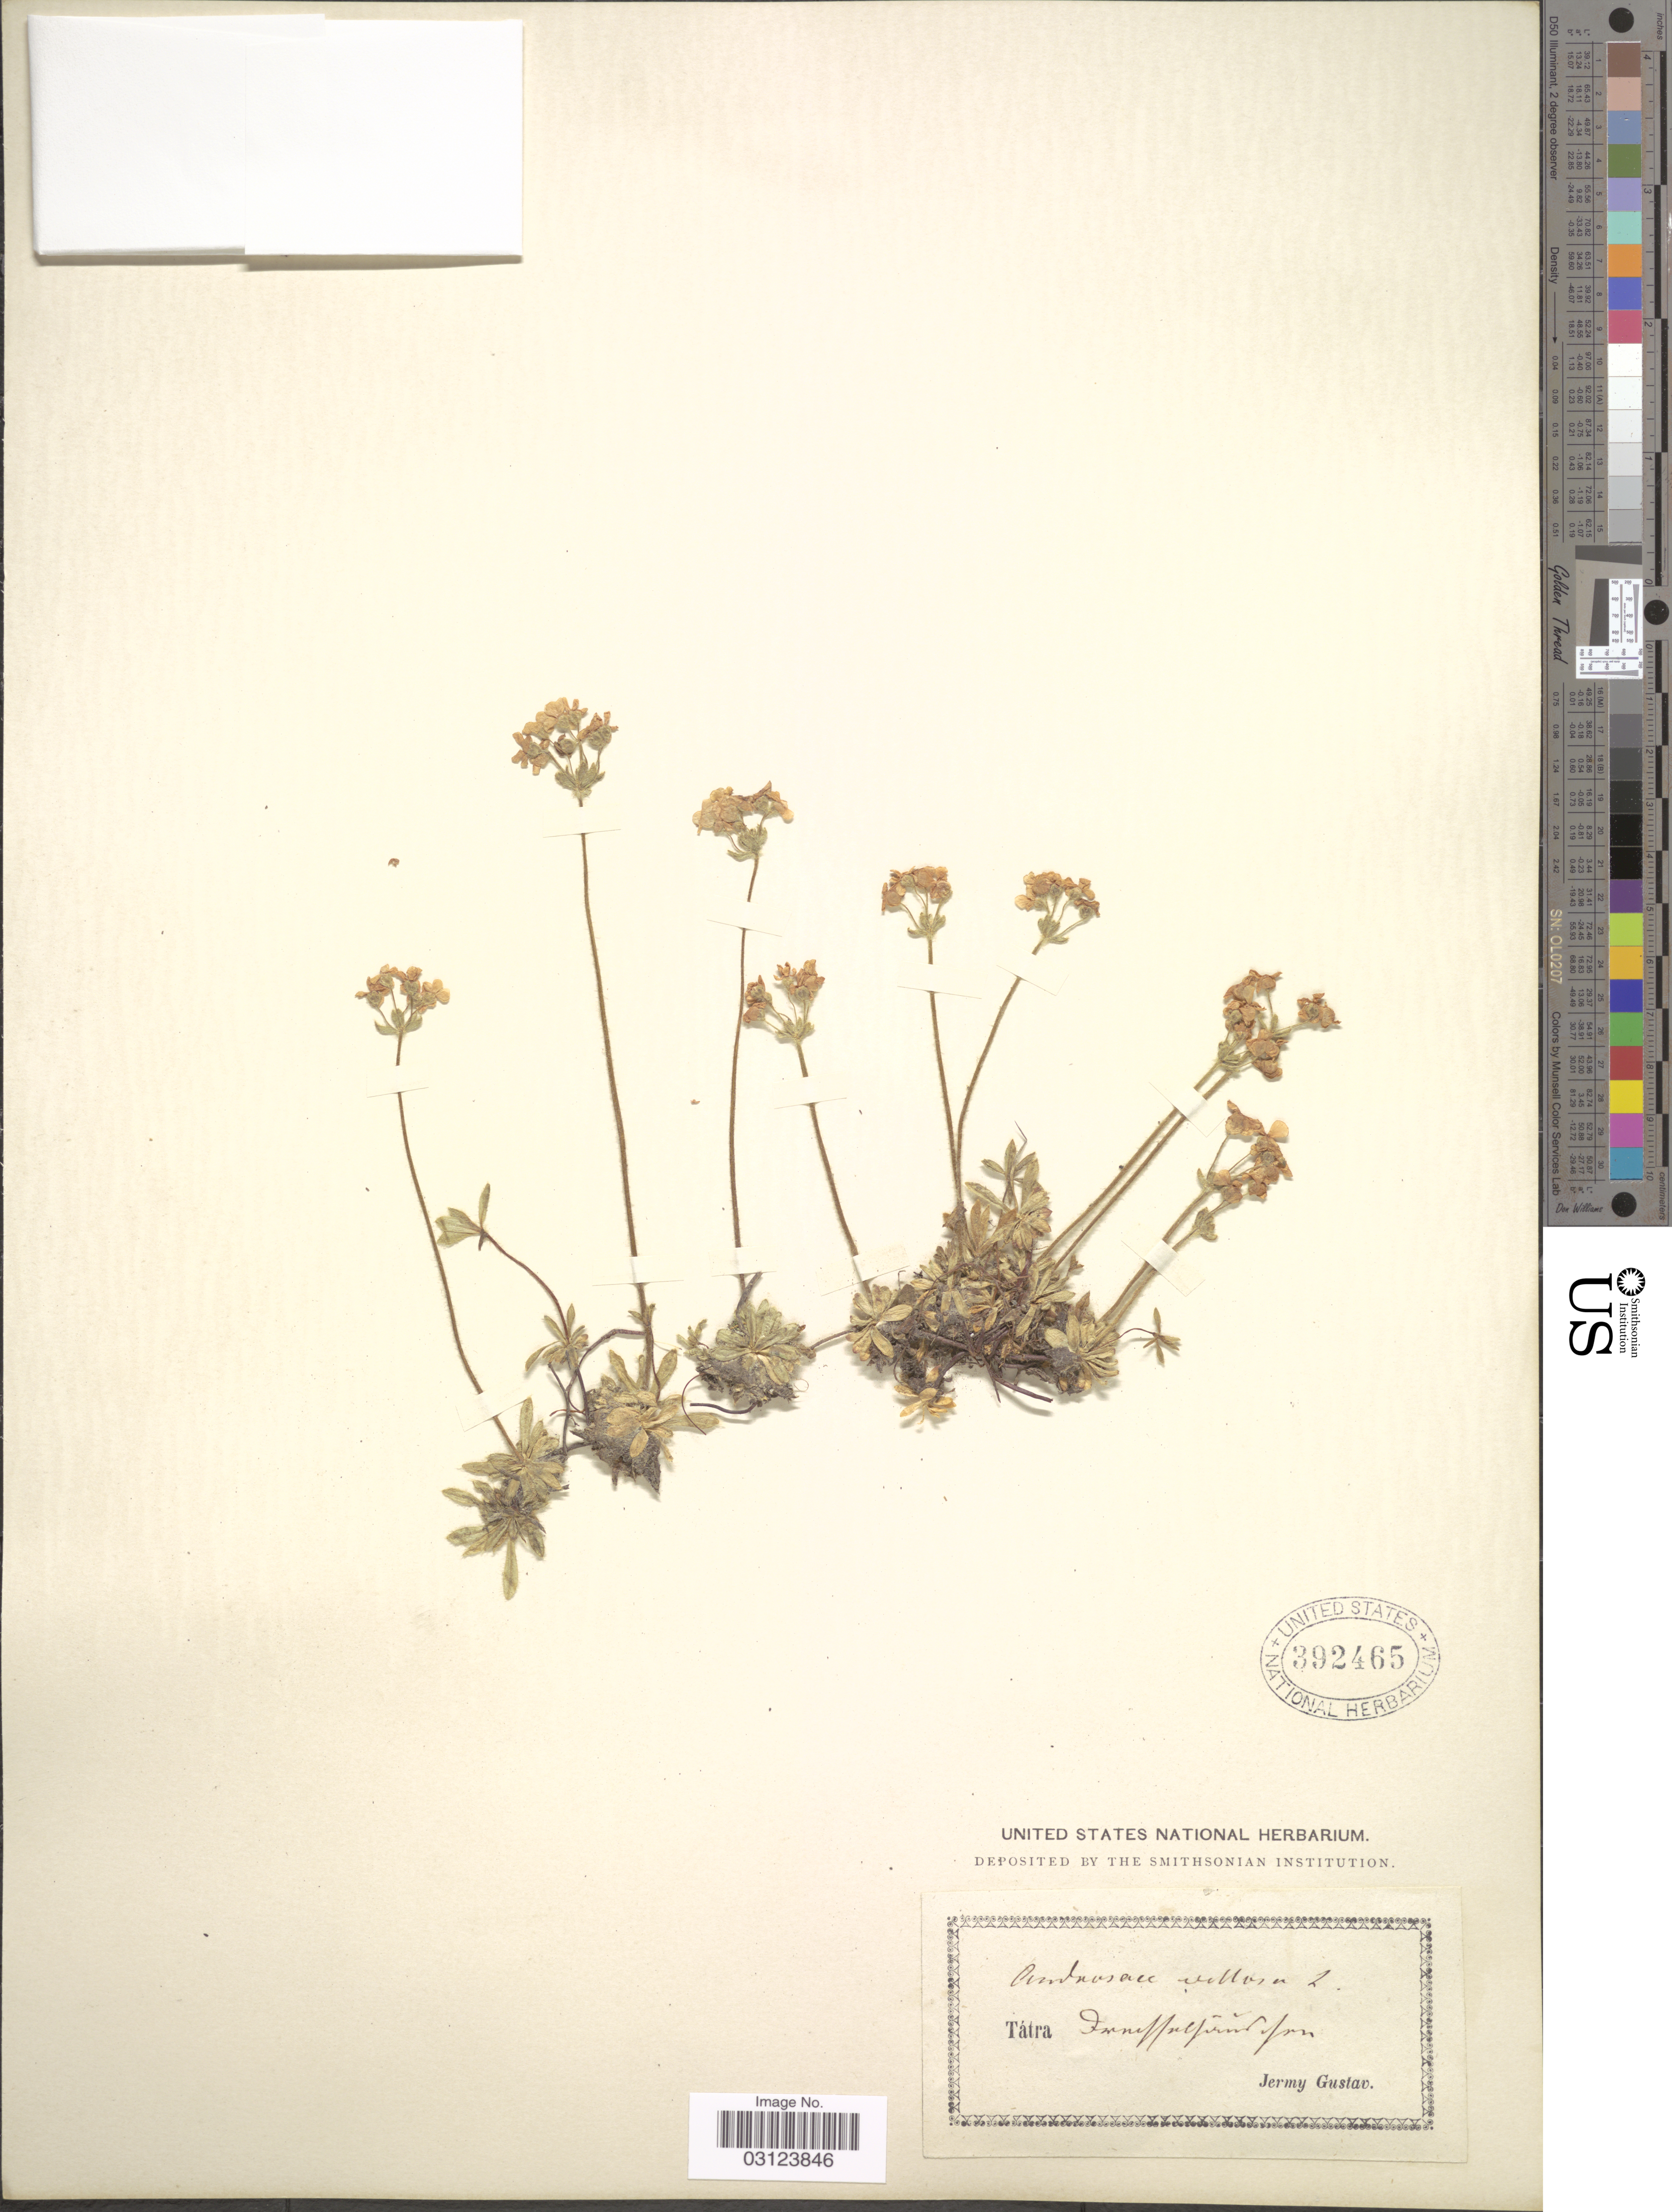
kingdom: Plantae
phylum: Tracheophyta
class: Magnoliopsida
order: Ericales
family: Primulaceae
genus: Androsace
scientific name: Androsace villosa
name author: L.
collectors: J. Gustav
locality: Tátra, [illegible text].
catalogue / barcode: US 392465